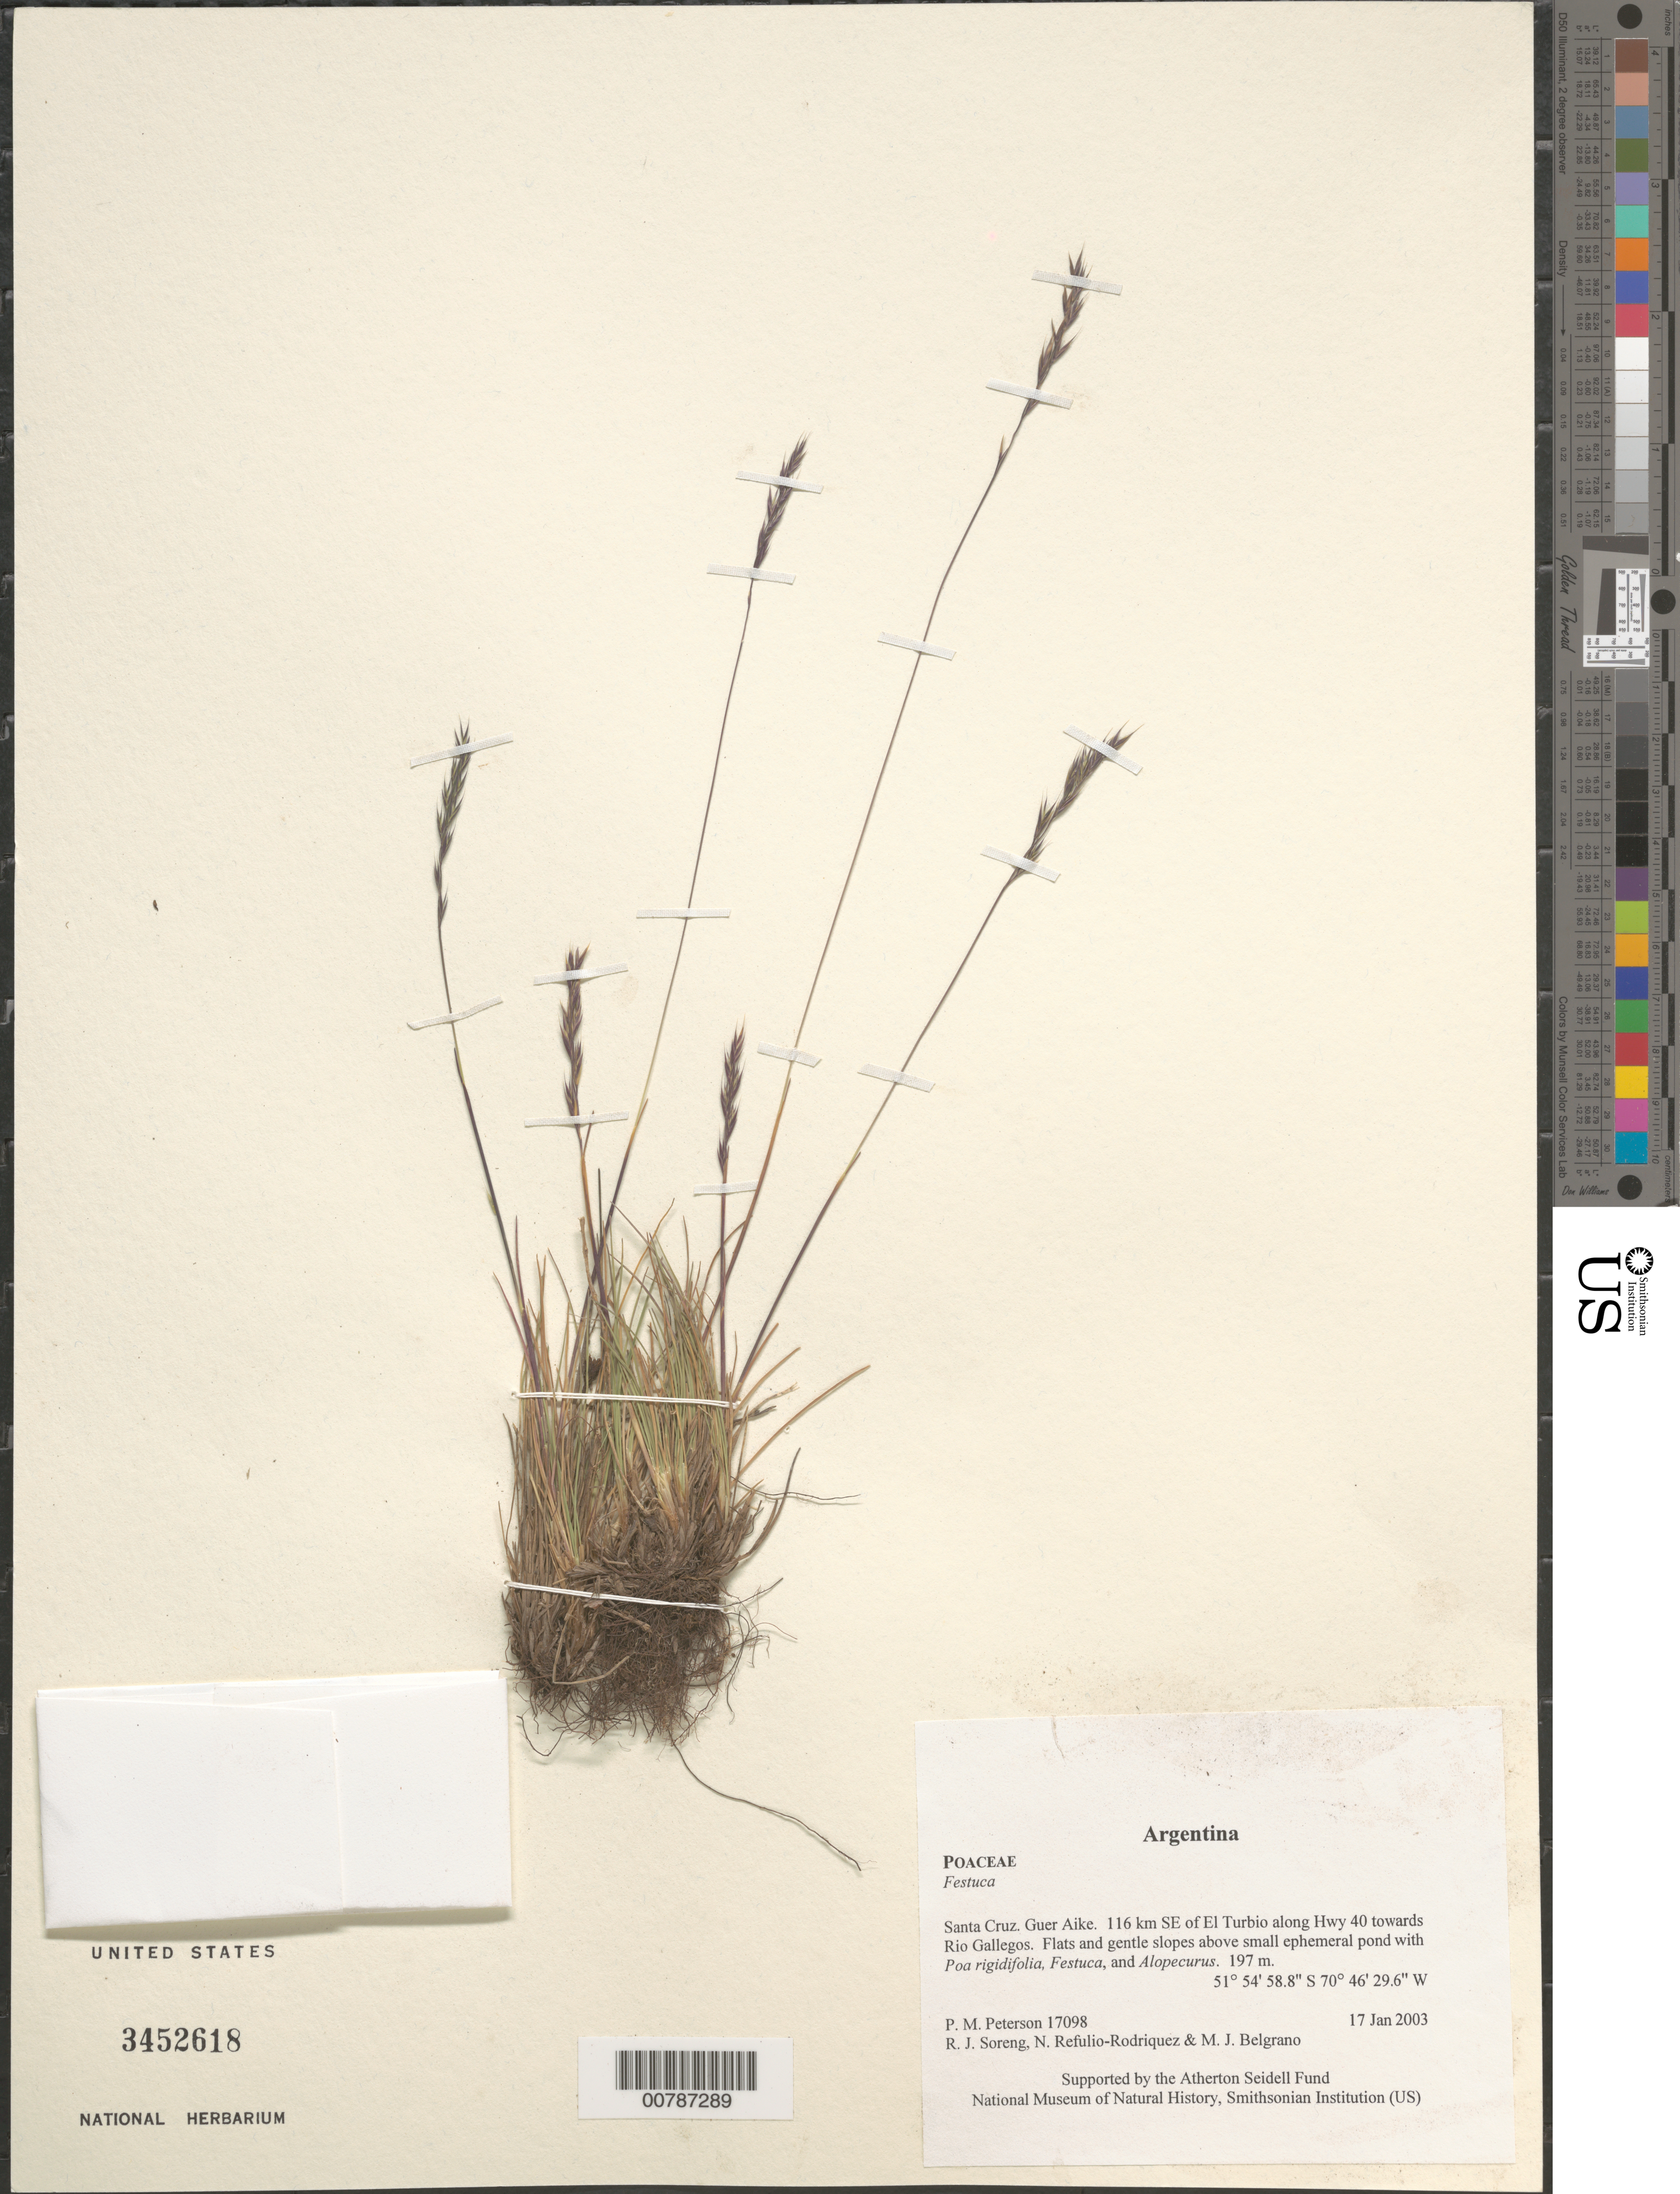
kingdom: Plantae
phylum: Tracheophyta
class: Liliopsida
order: Poales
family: Poaceae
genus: Festuca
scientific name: Festuca sp.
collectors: P. M. Peterson, R. J. Soreng, N. Refulio-Rodríguez & M. Belgrano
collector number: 17098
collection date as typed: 17 Jan 2003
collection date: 2003-01-17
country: Argentina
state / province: Santa Cruz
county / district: Guer Aike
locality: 116 km SE of El Turbio along Hwy 40 towards Rio Gallegos. Flats and gentle slopes above small ephemeral pond with Poa rigidifolia, Festuca, and Alopecurus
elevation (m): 197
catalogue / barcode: US 3452618